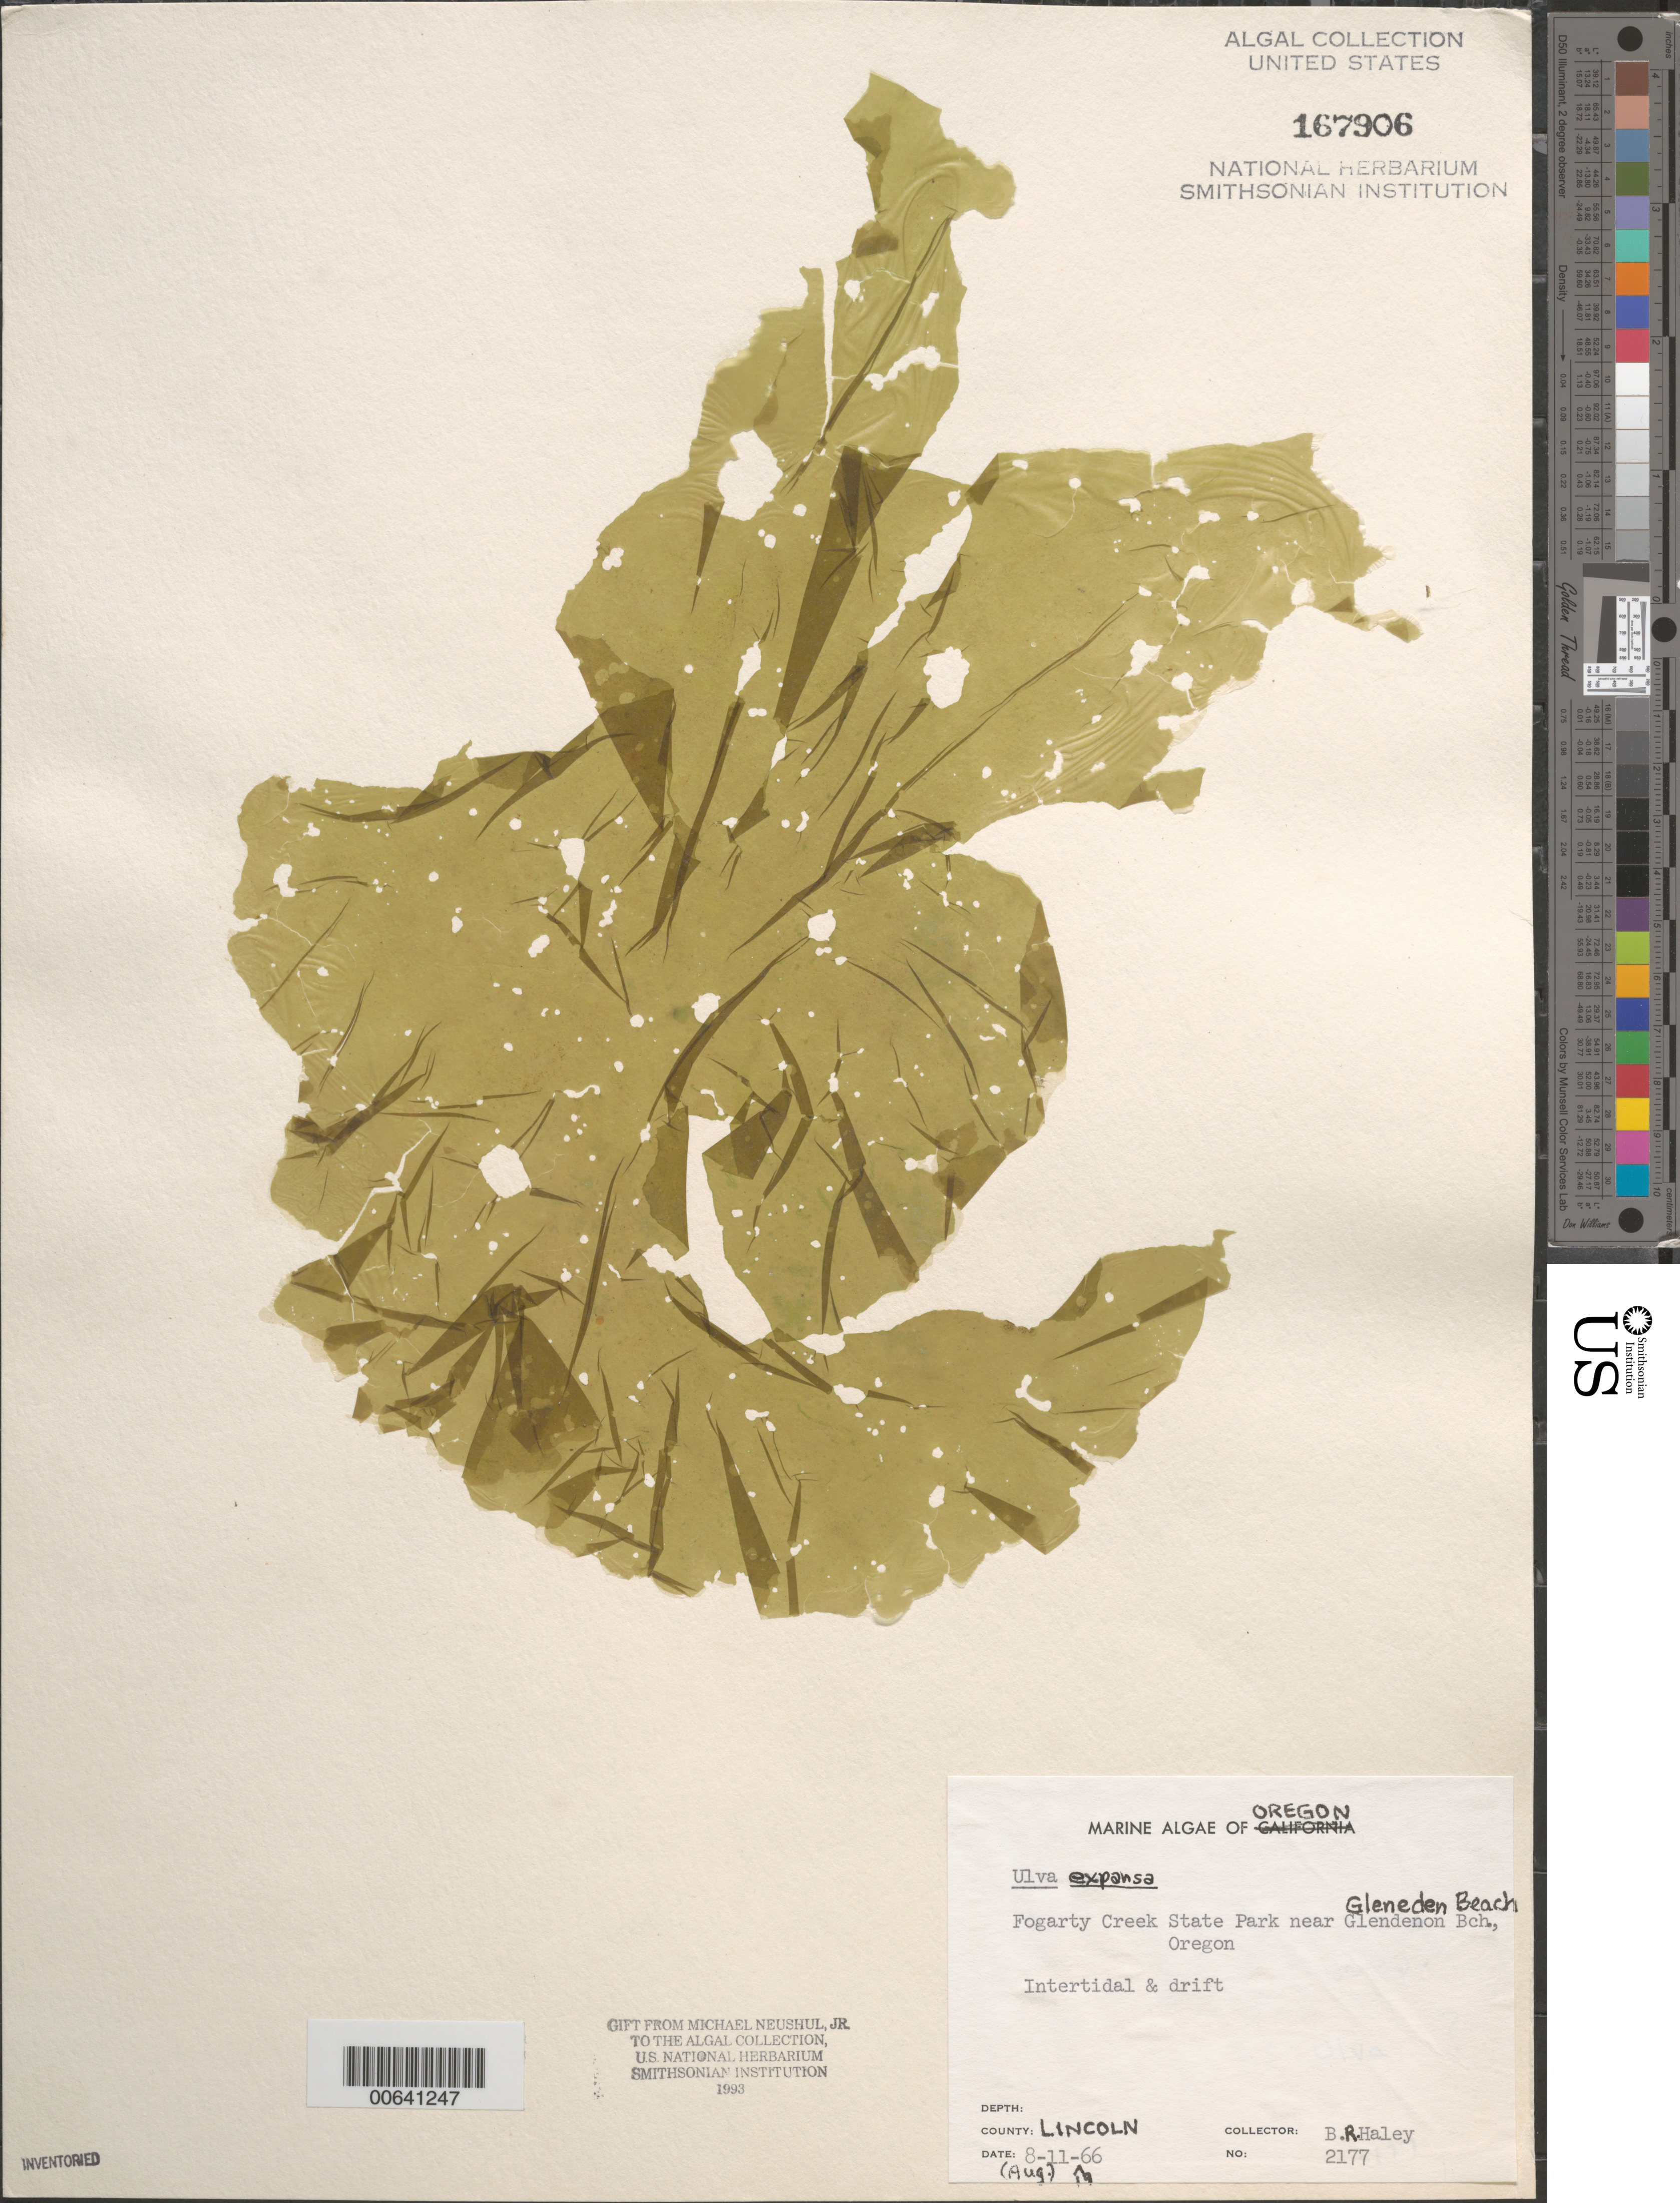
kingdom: Plantae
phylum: Chlorophyta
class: Ulvophyceae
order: Ulvales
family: Ulvaceae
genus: Ulva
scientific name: Ulva expansa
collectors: B. Haley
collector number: Neushul 2177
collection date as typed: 11 Aug 1966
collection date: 1966-08-11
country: United States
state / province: Oregon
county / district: Lincoln County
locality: Fogarty Creek State Park, near Gleneden Beach (Glendenon Beach)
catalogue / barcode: US 167906